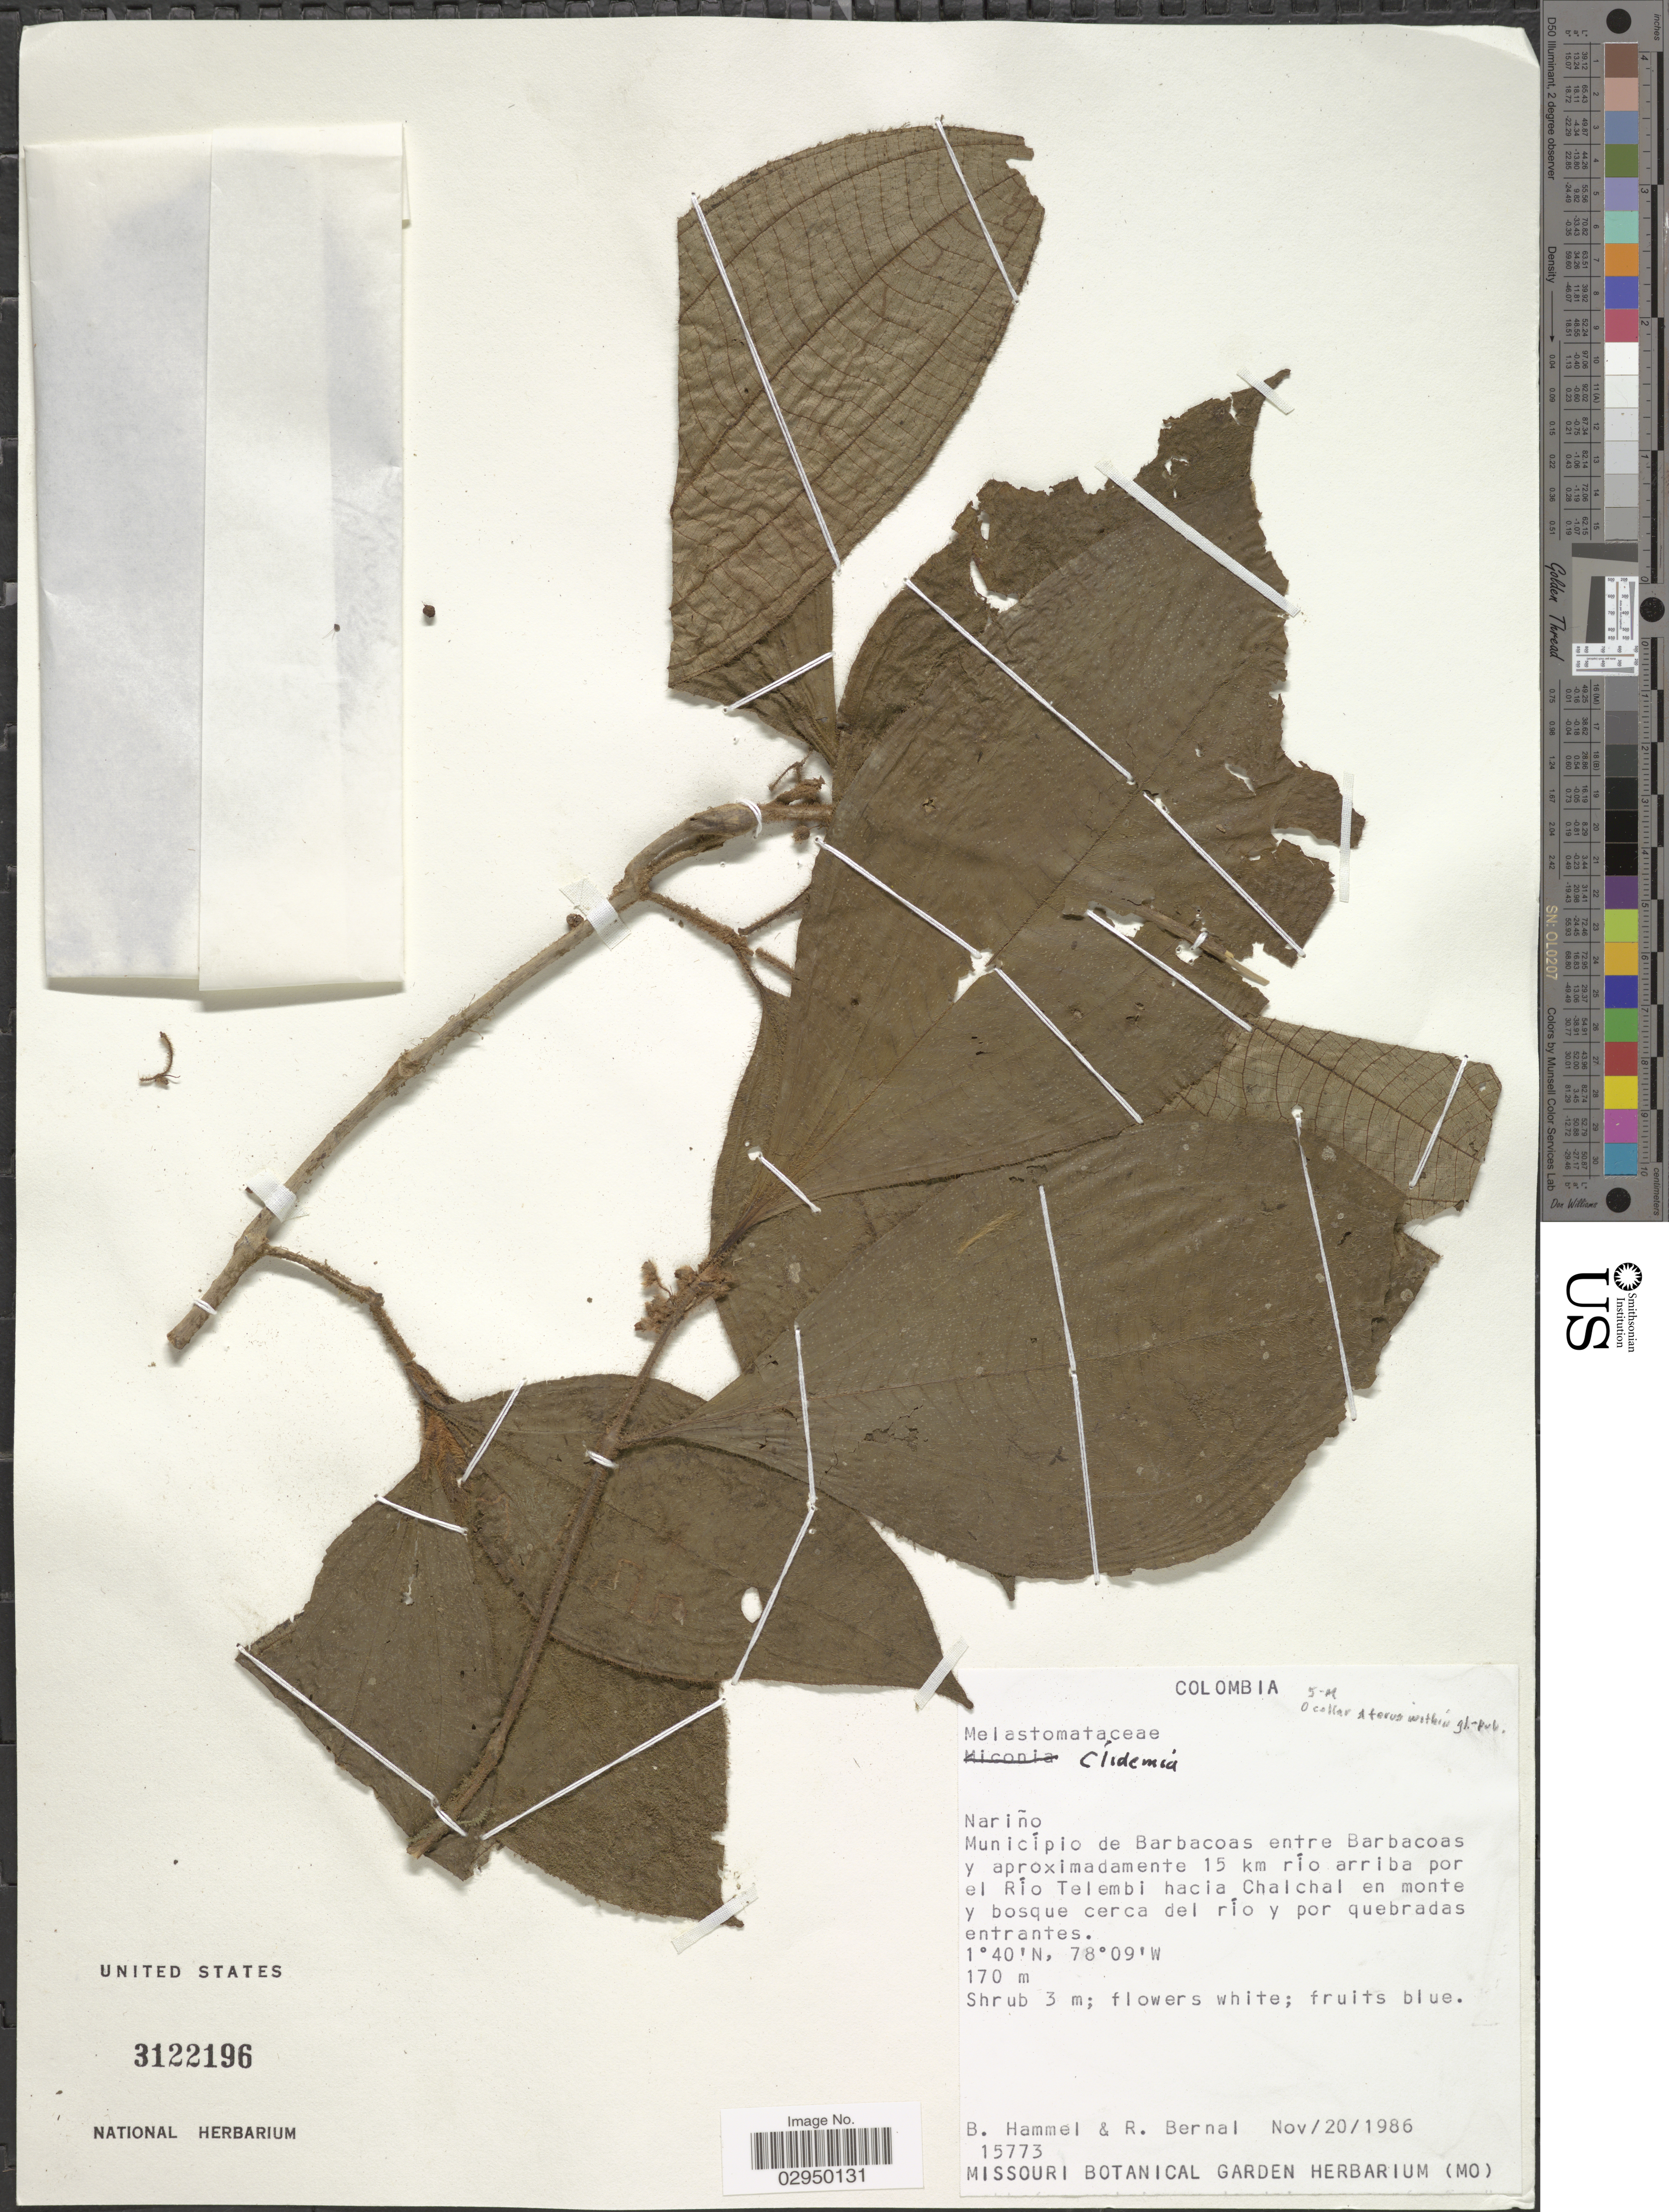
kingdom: Plantae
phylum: Tracheophyta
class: Magnoliopsida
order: Myrtales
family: Melastomataceae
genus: Miconia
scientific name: Miconia hammelii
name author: (Almeda) Almeda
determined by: Posada- Herrera, F. M.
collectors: B. Hammel & R. Bernal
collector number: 15773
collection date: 1986-11-20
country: Colombia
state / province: Nariño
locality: Município de Barbacoas entre Barbacoas y aproximadamente 15 km río arriba por el Río Telembi hacia Chalchal.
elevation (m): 170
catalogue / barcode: US 3122196